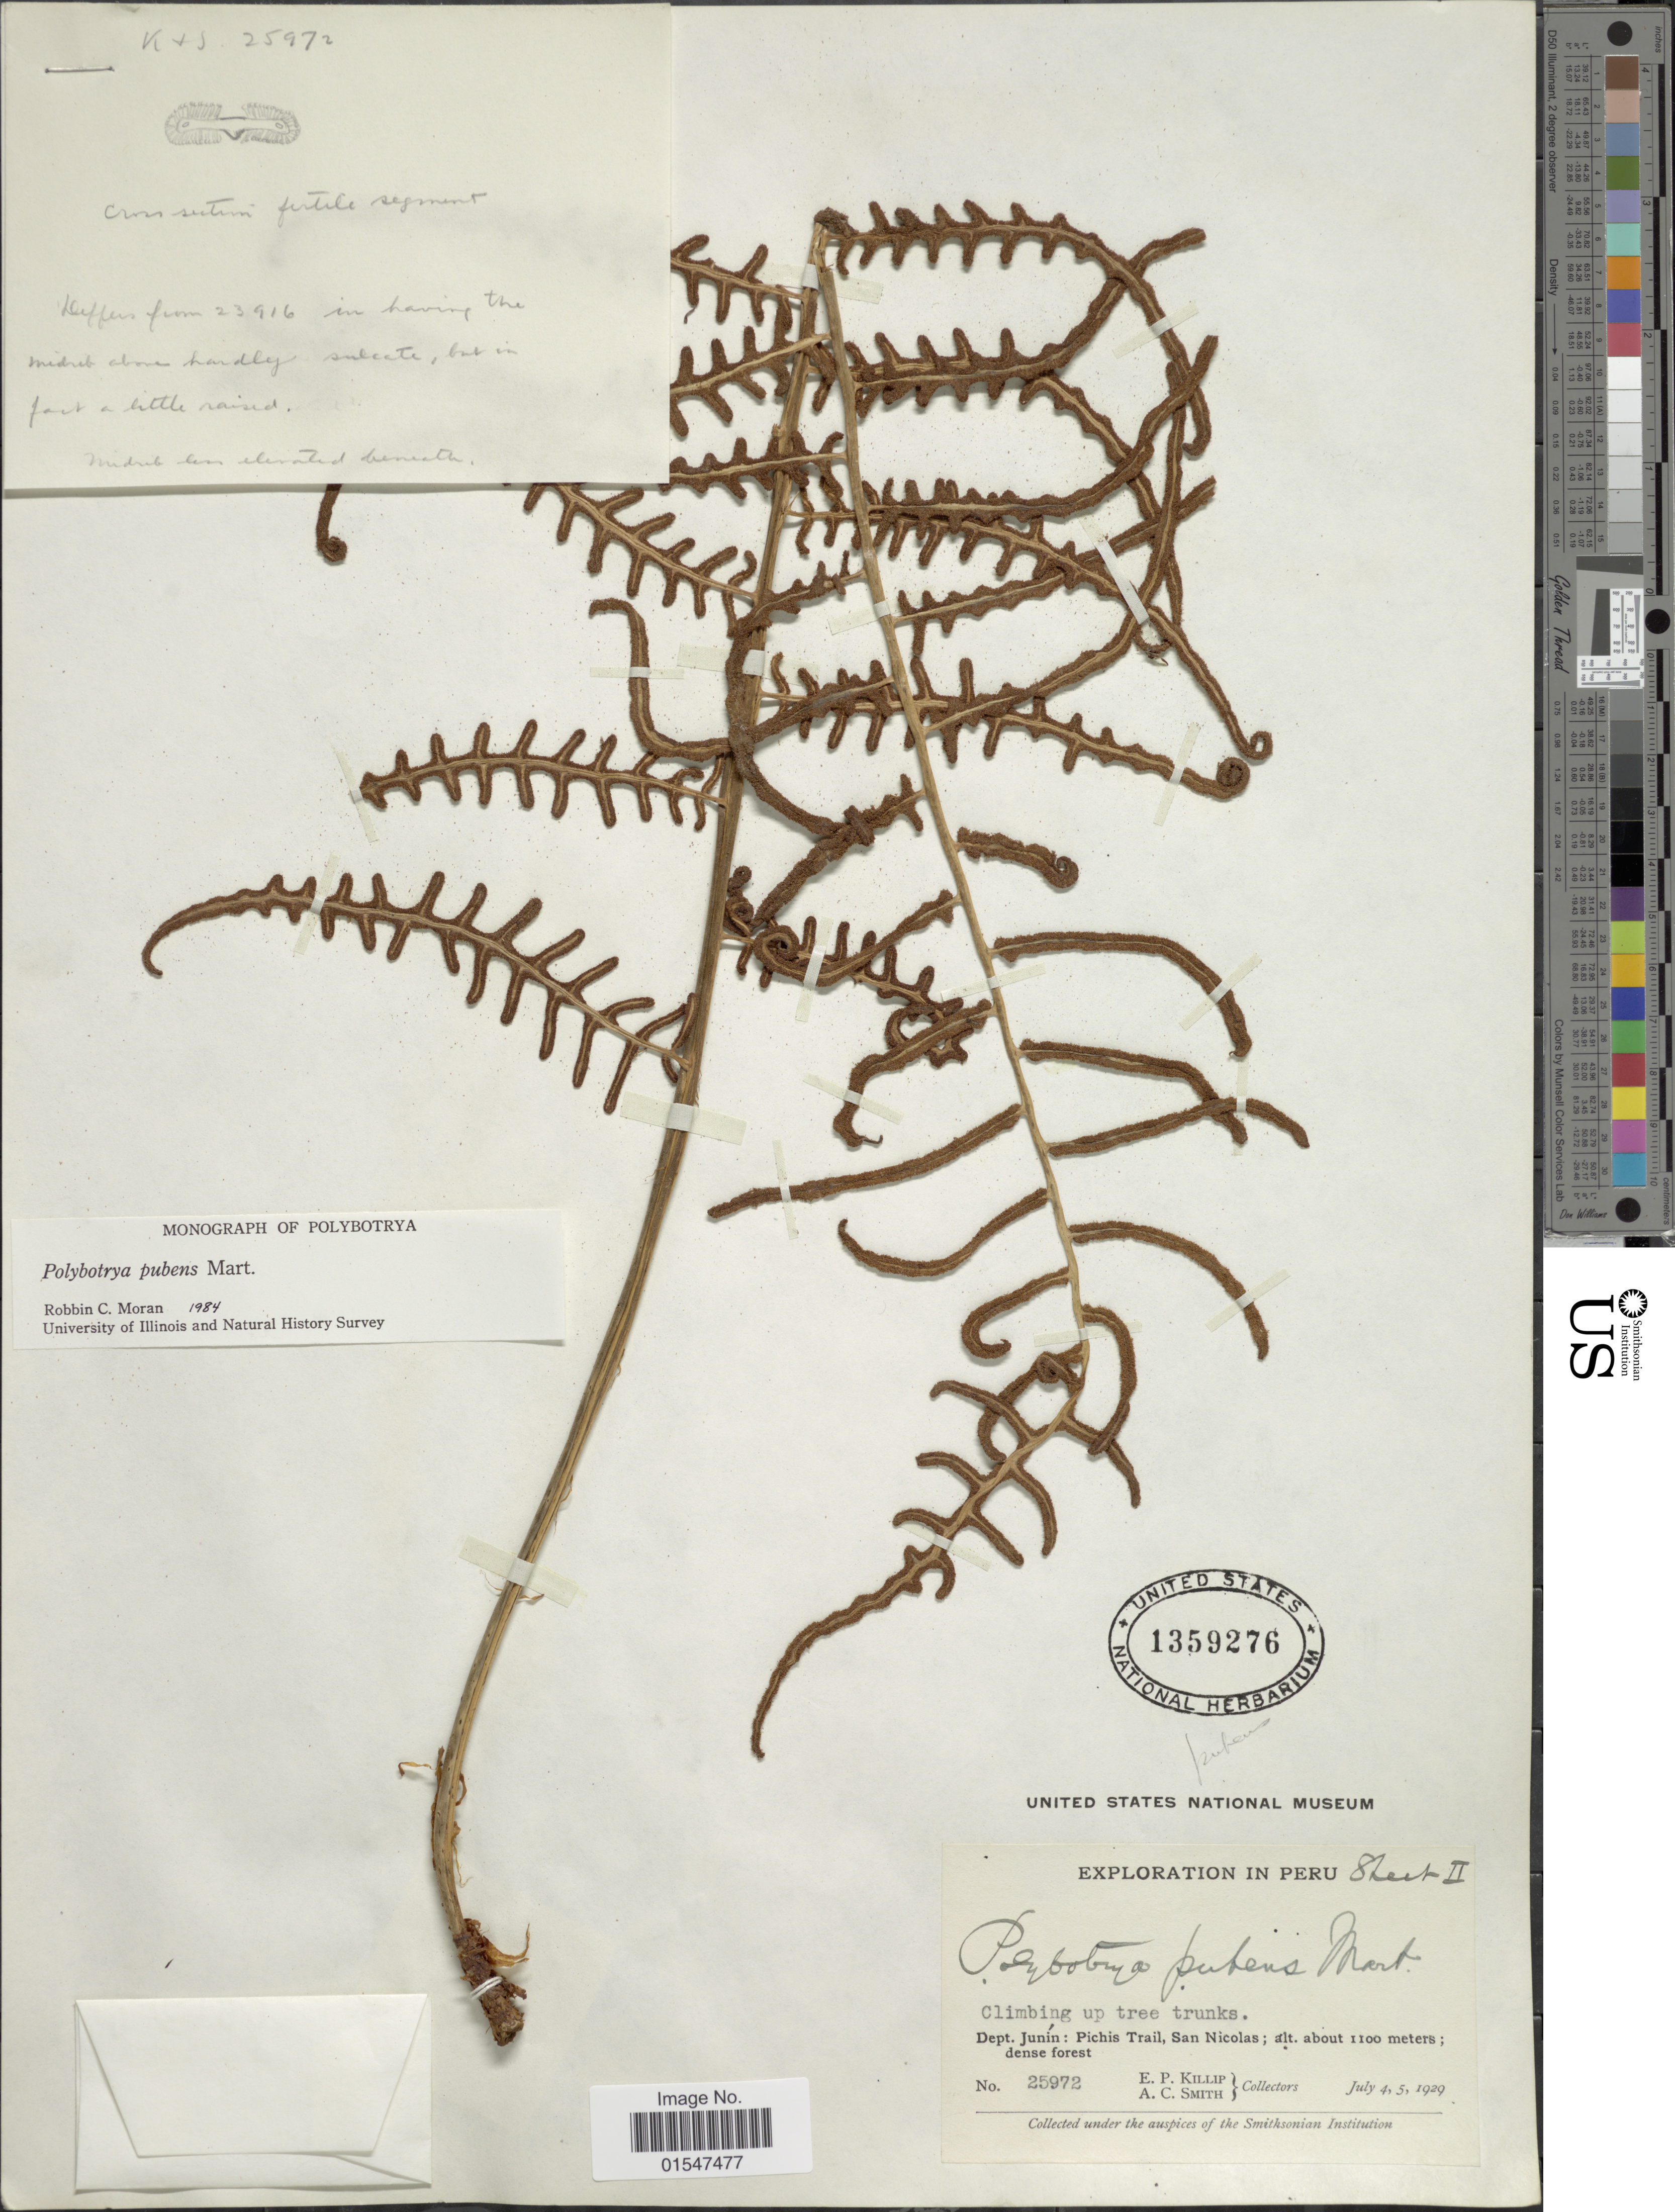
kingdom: Plantae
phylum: Tracheophyta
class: Polypodiopsida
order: Polypodiales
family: Dryopteridaceae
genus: Polybotrya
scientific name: Polybotrya pubens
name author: Mart.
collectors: E. P. Killip & A. C. Smith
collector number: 25972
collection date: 1929-07-04/1929-07-05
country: Peru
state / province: Junín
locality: Pichias Trail, San Nicolas; dense forest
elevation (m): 1100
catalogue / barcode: US 1359276